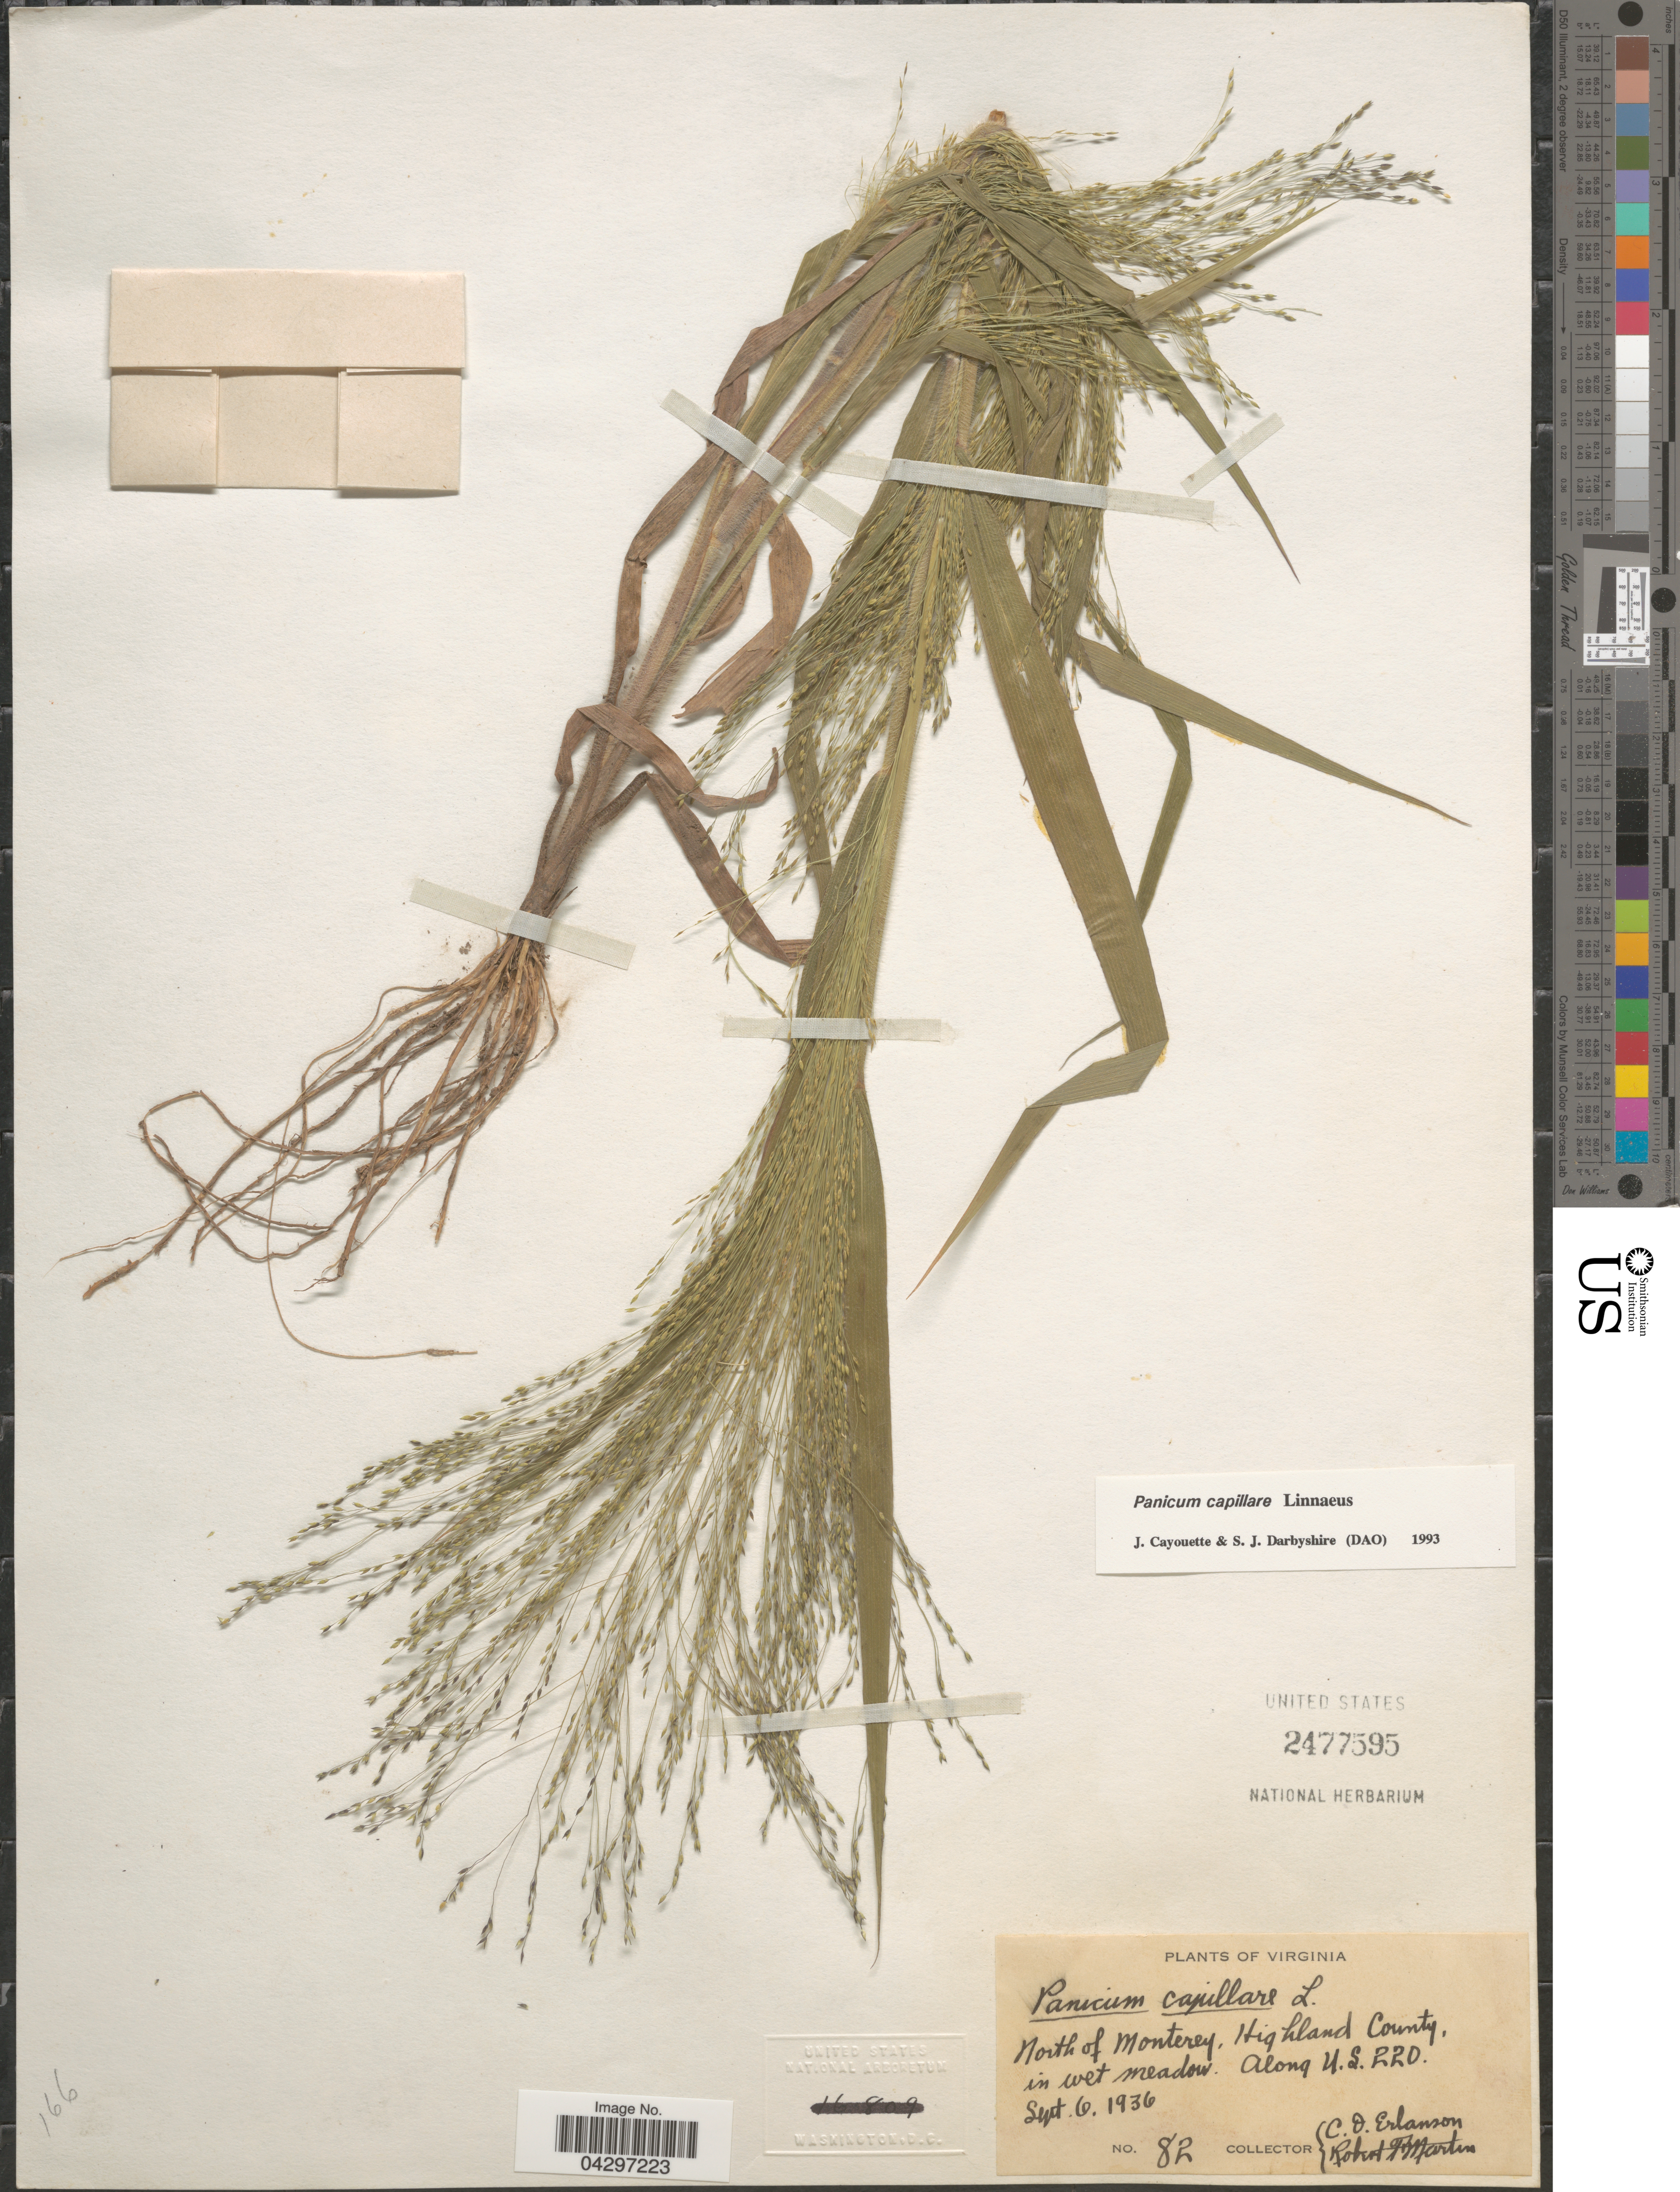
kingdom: Plantae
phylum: Tracheophyta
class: Liliopsida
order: Poales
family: Poaceae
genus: Panicum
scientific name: Panicum capillare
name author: L.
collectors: C. O. Erlanson & R. F. Martin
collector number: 82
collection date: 1936-09-06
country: United States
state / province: Virginia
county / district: Highland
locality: North of Monterey, Highland County. Along U.S. 220.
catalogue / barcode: US 2477595